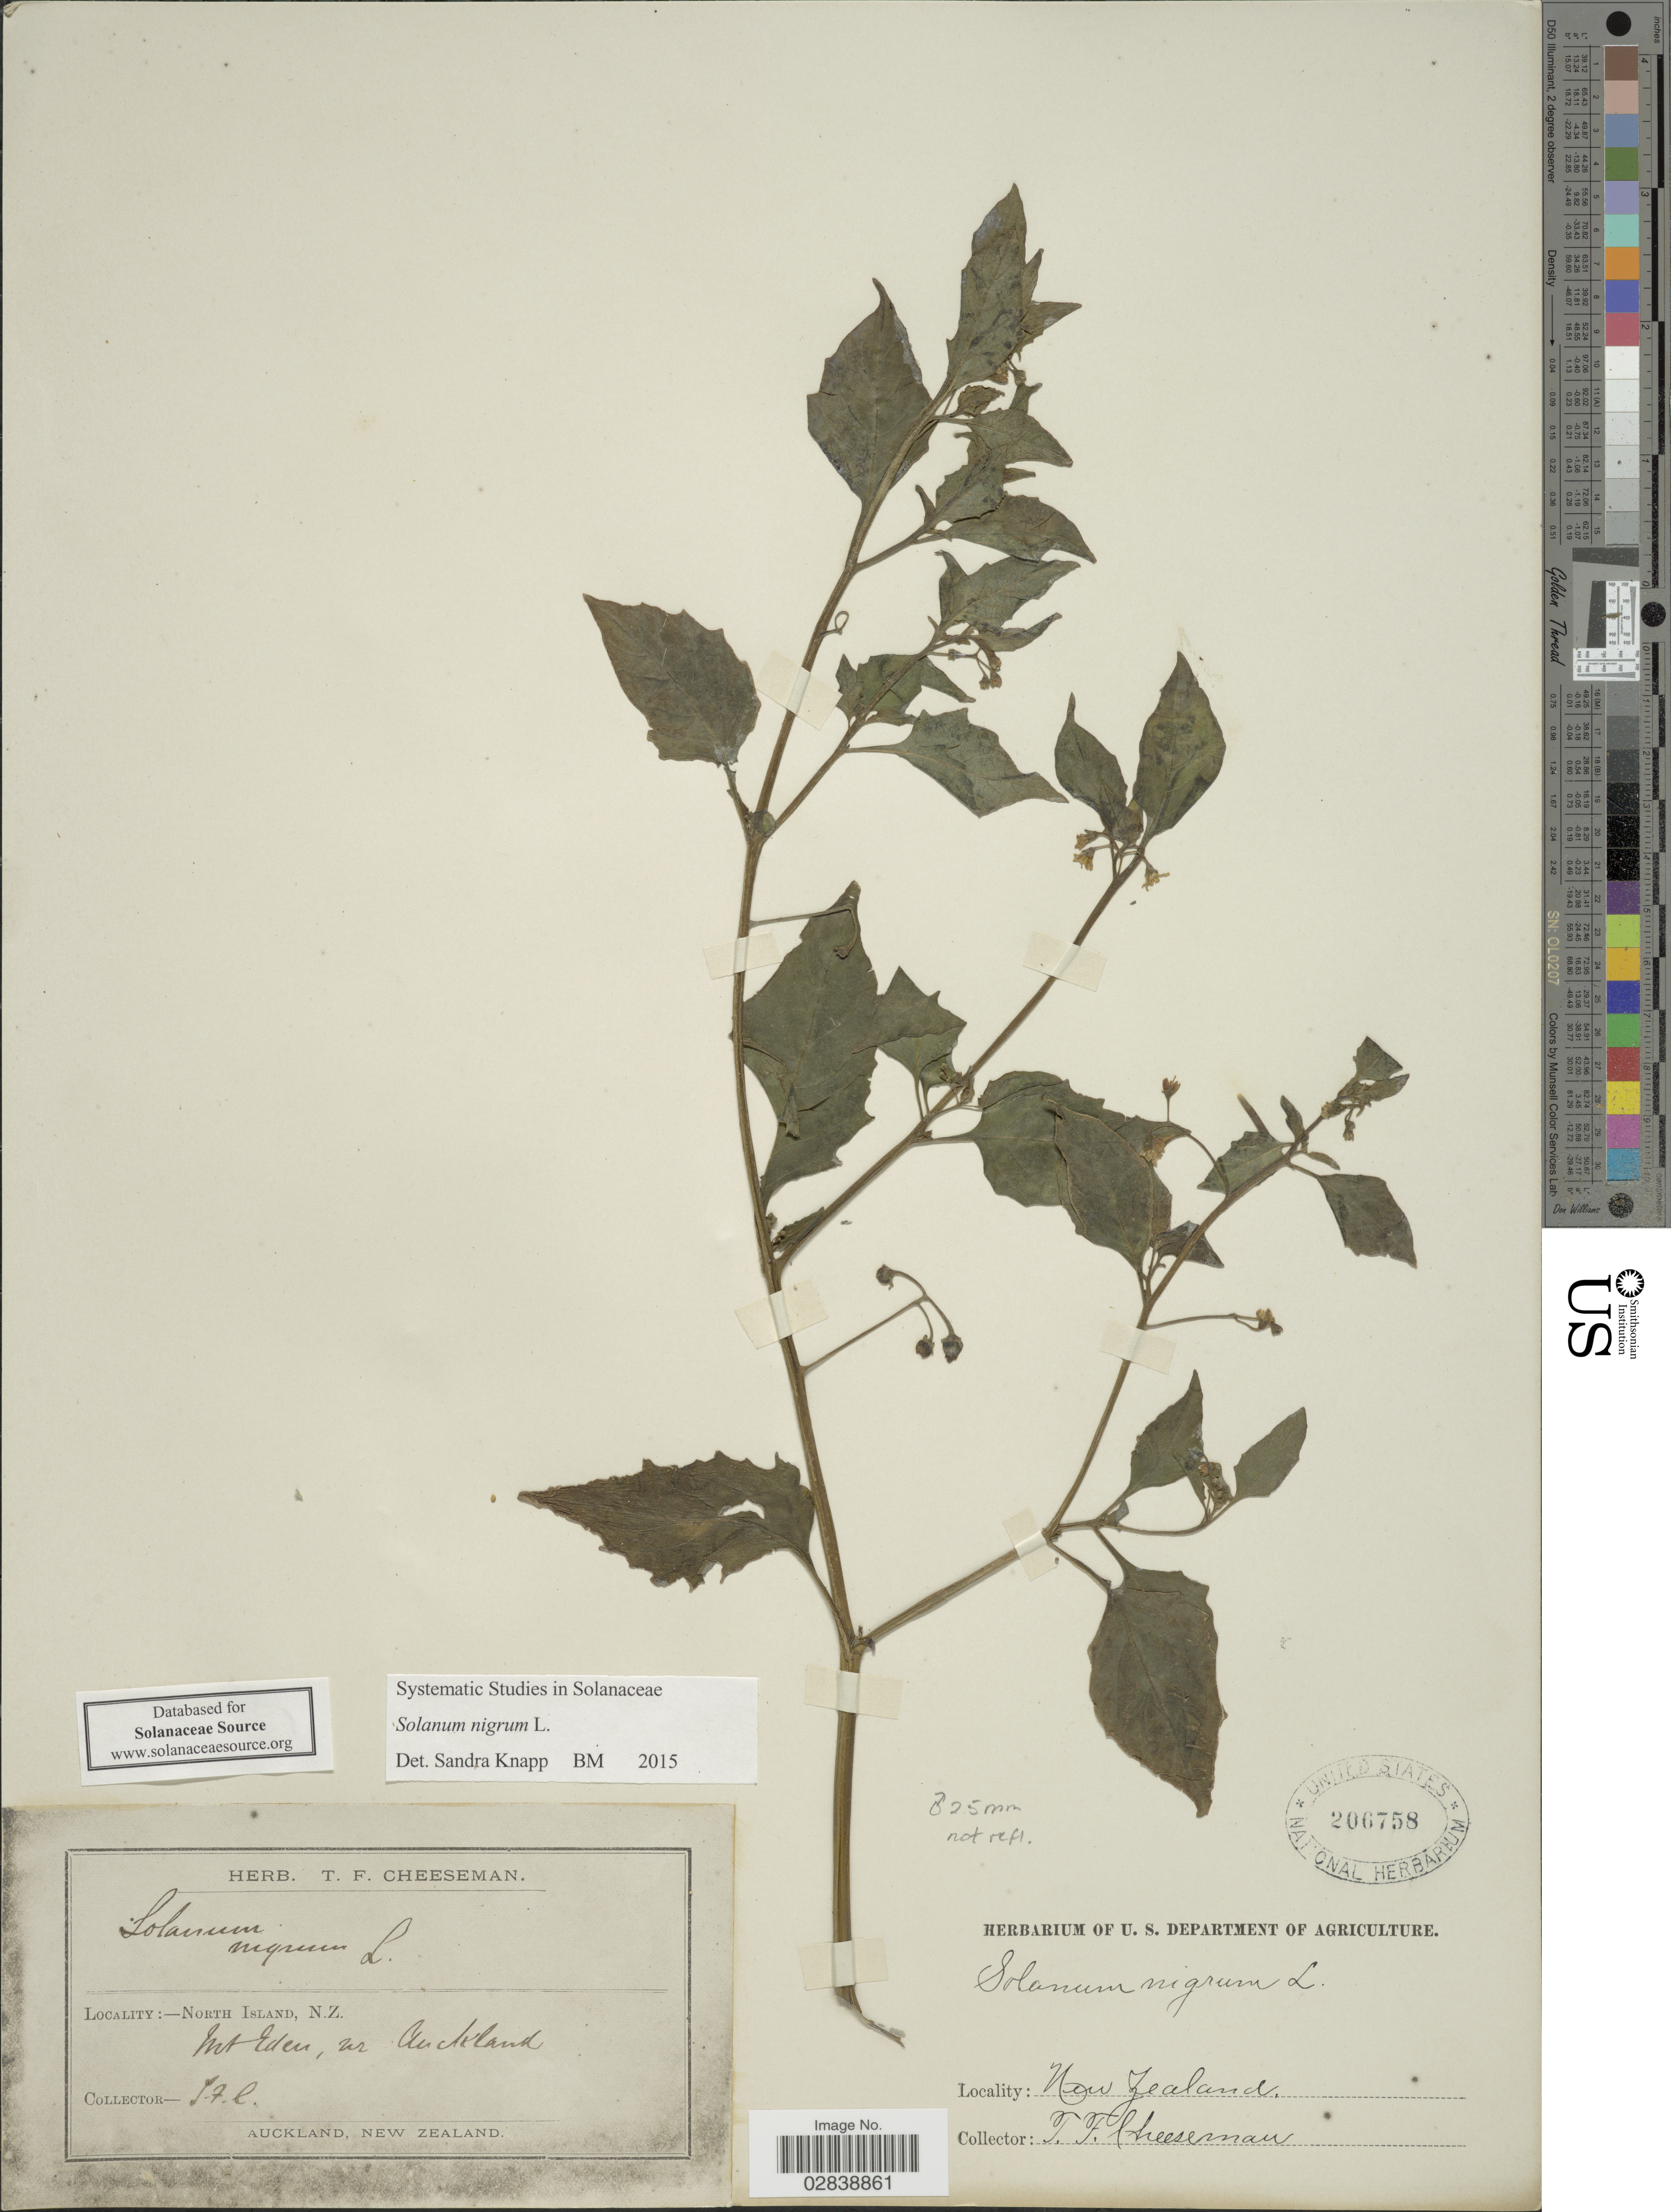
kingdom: Plantae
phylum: Tracheophyta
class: Magnoliopsida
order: Solanales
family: Solanaceae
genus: Solanum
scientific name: Solanum nigrum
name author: L.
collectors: T. F. Cheeseman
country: New Zealand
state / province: Auckland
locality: North Island, Mt. Eden, nr. Auckland.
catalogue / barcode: US 206758